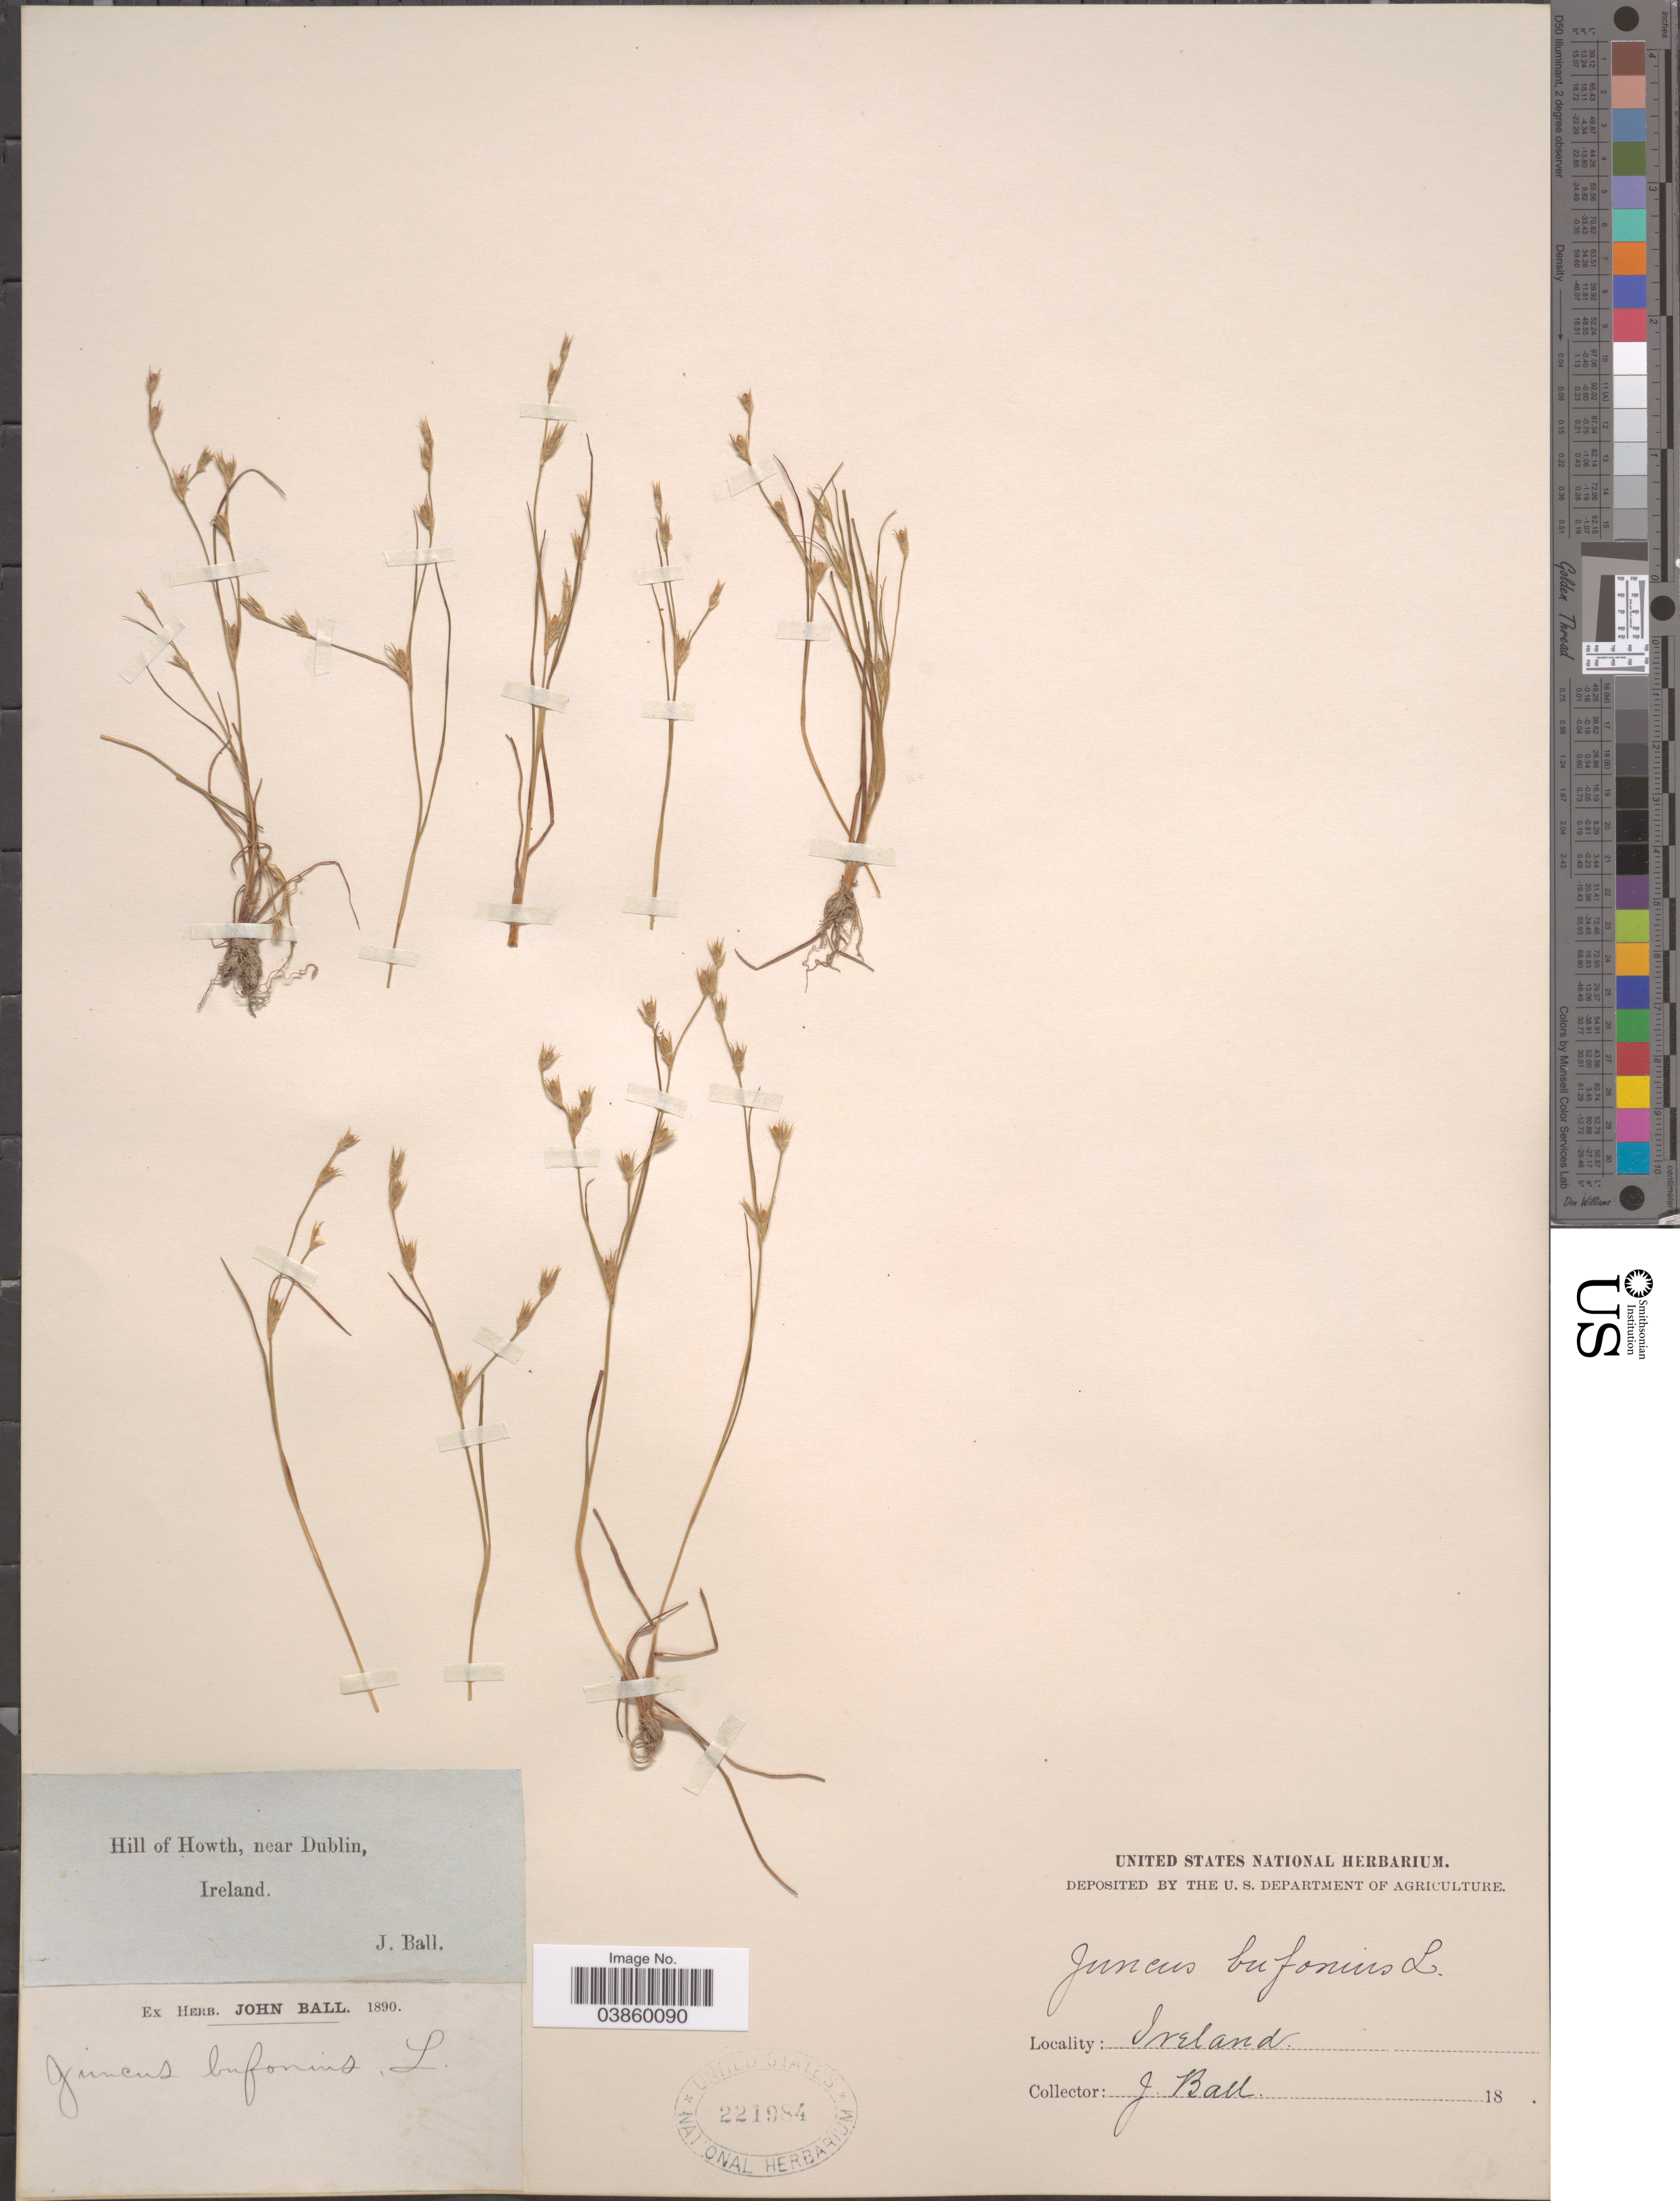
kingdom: Plantae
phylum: Tracheophyta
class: Liliopsida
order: Poales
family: Juncaceae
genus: Juncus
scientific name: Juncus bufonius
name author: L.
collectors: J. Ball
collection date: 1890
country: Ireland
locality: Hill of Howth, near Dublin.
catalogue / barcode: US 221984